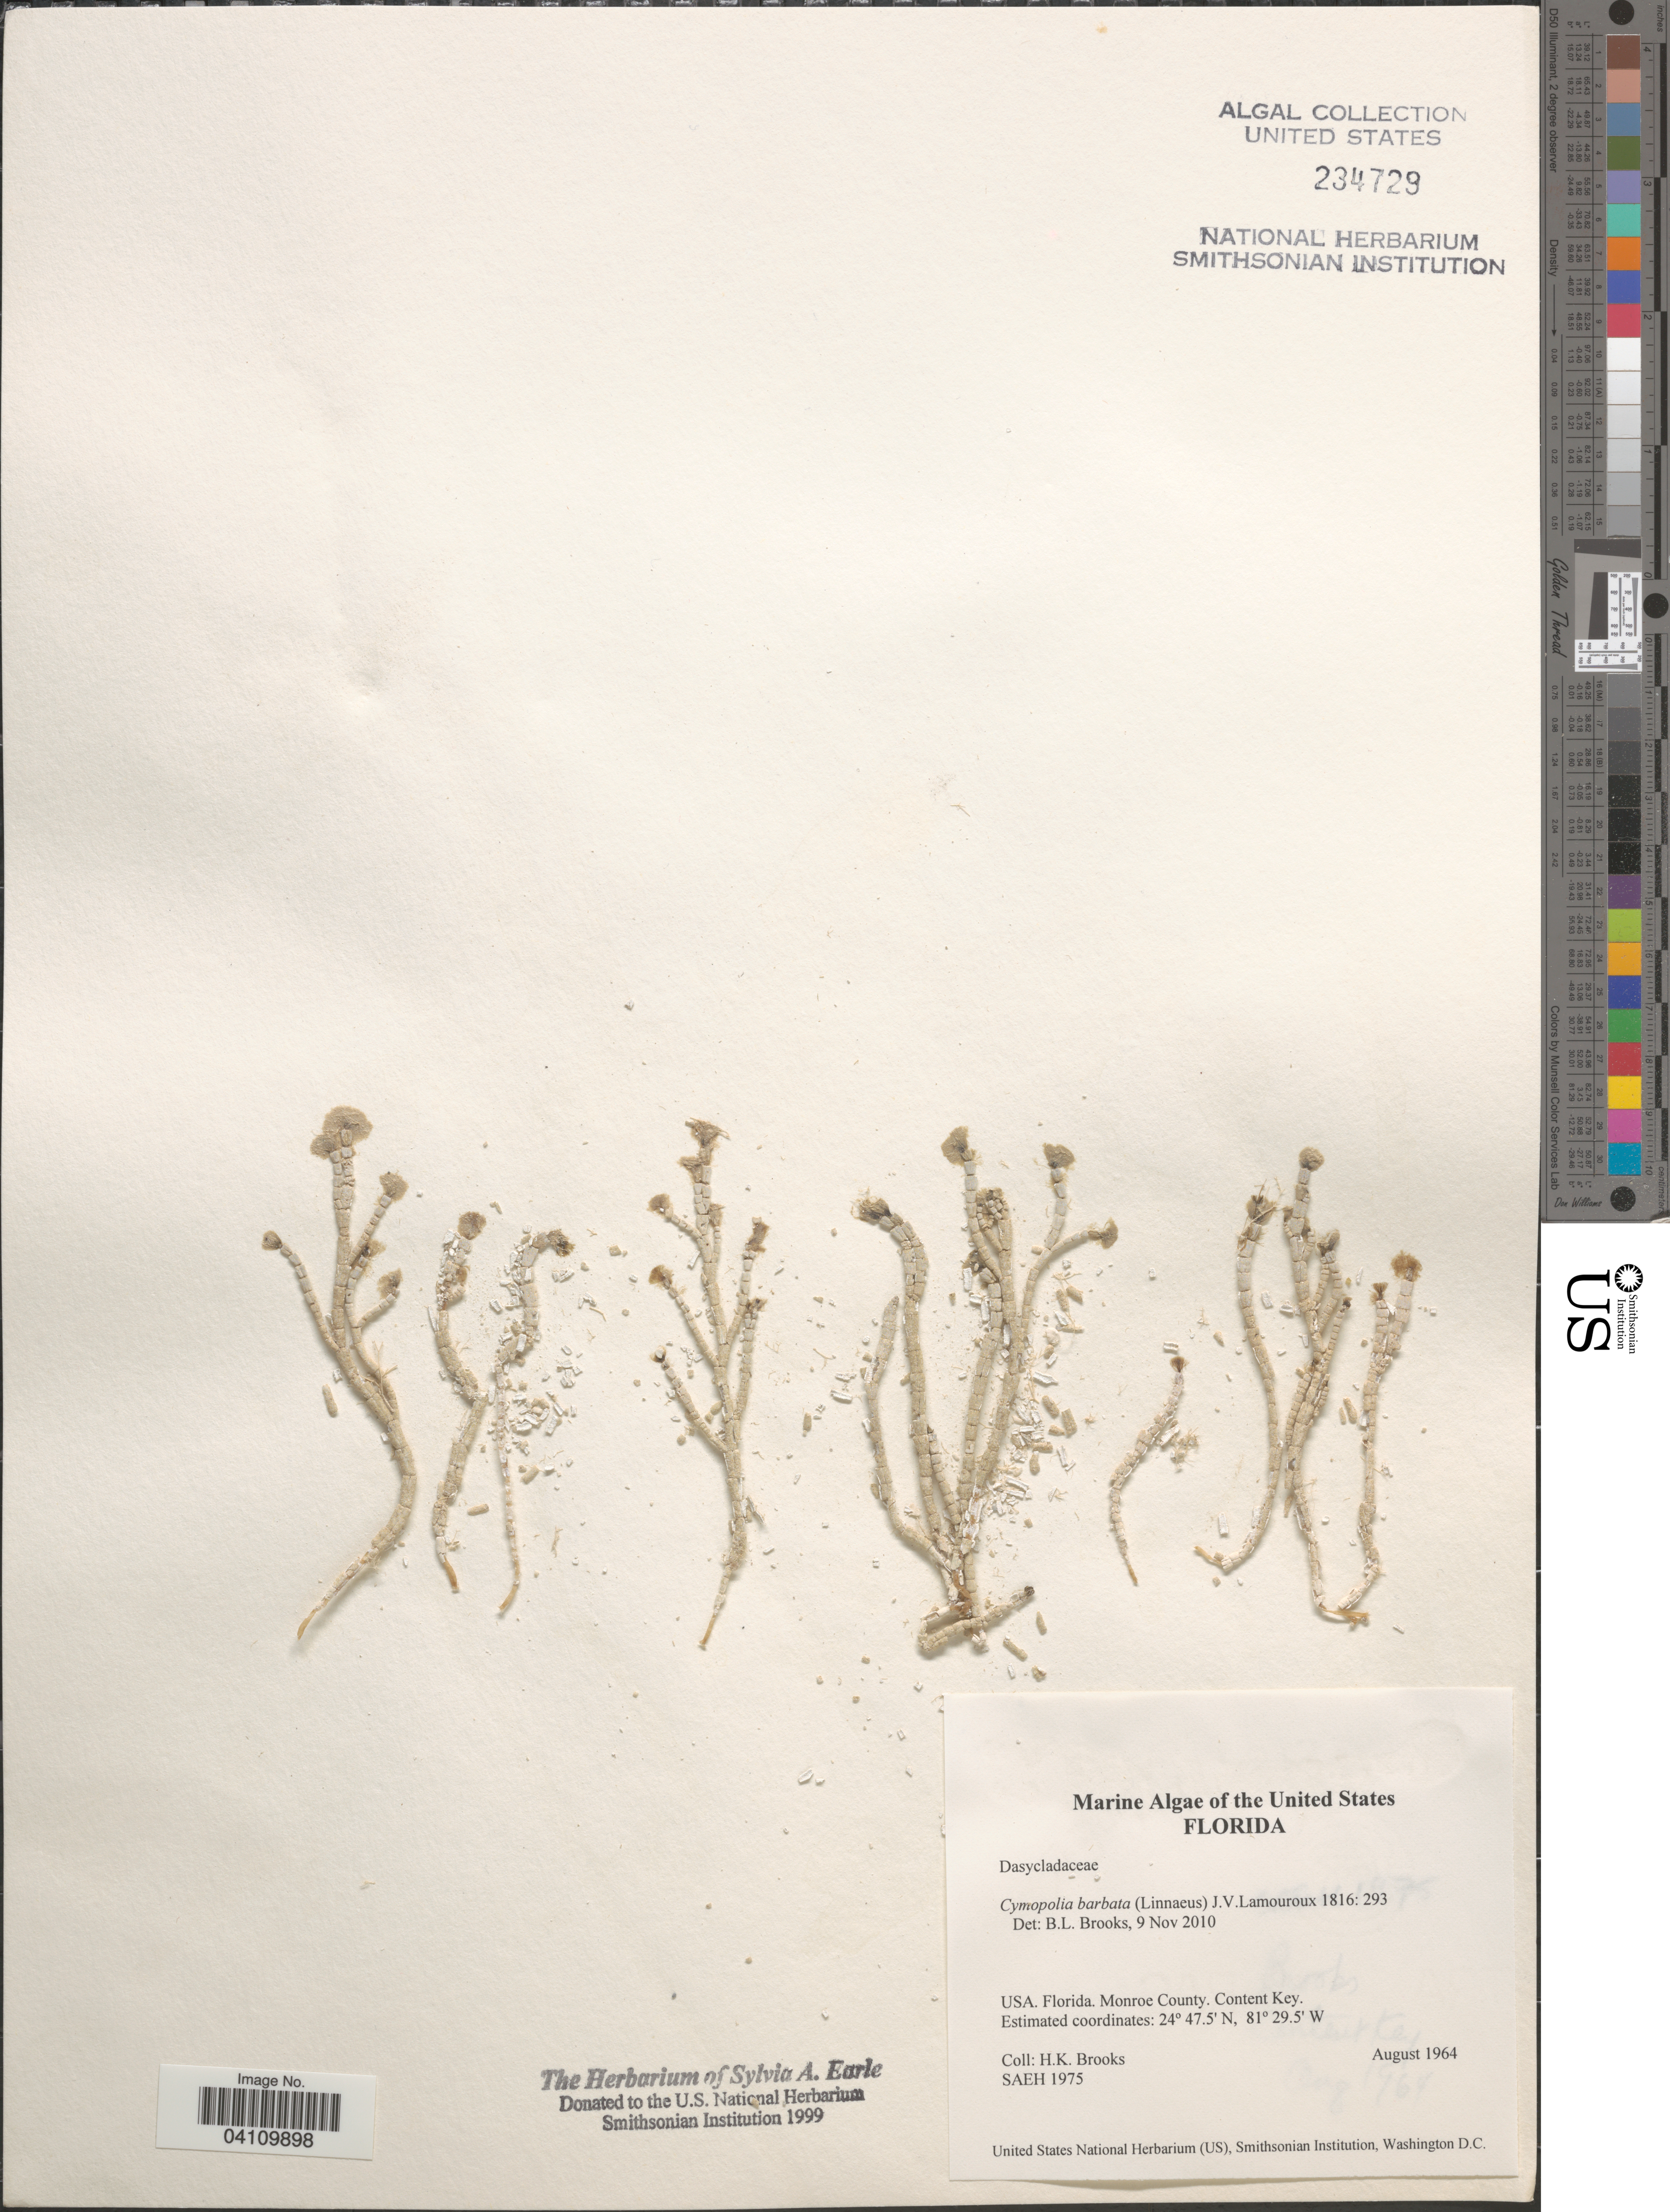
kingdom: Plantae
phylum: Chlorophyta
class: Ulvophyceae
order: Dasycladales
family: Dasycladaceae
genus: Cymopolia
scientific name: Cymopolia barbata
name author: (L.) J.V.Lamouroux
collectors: H. Brooks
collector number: SAEH 1975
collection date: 1964-08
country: United States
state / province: Florida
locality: Monroe County. Content Key.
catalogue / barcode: US 234729